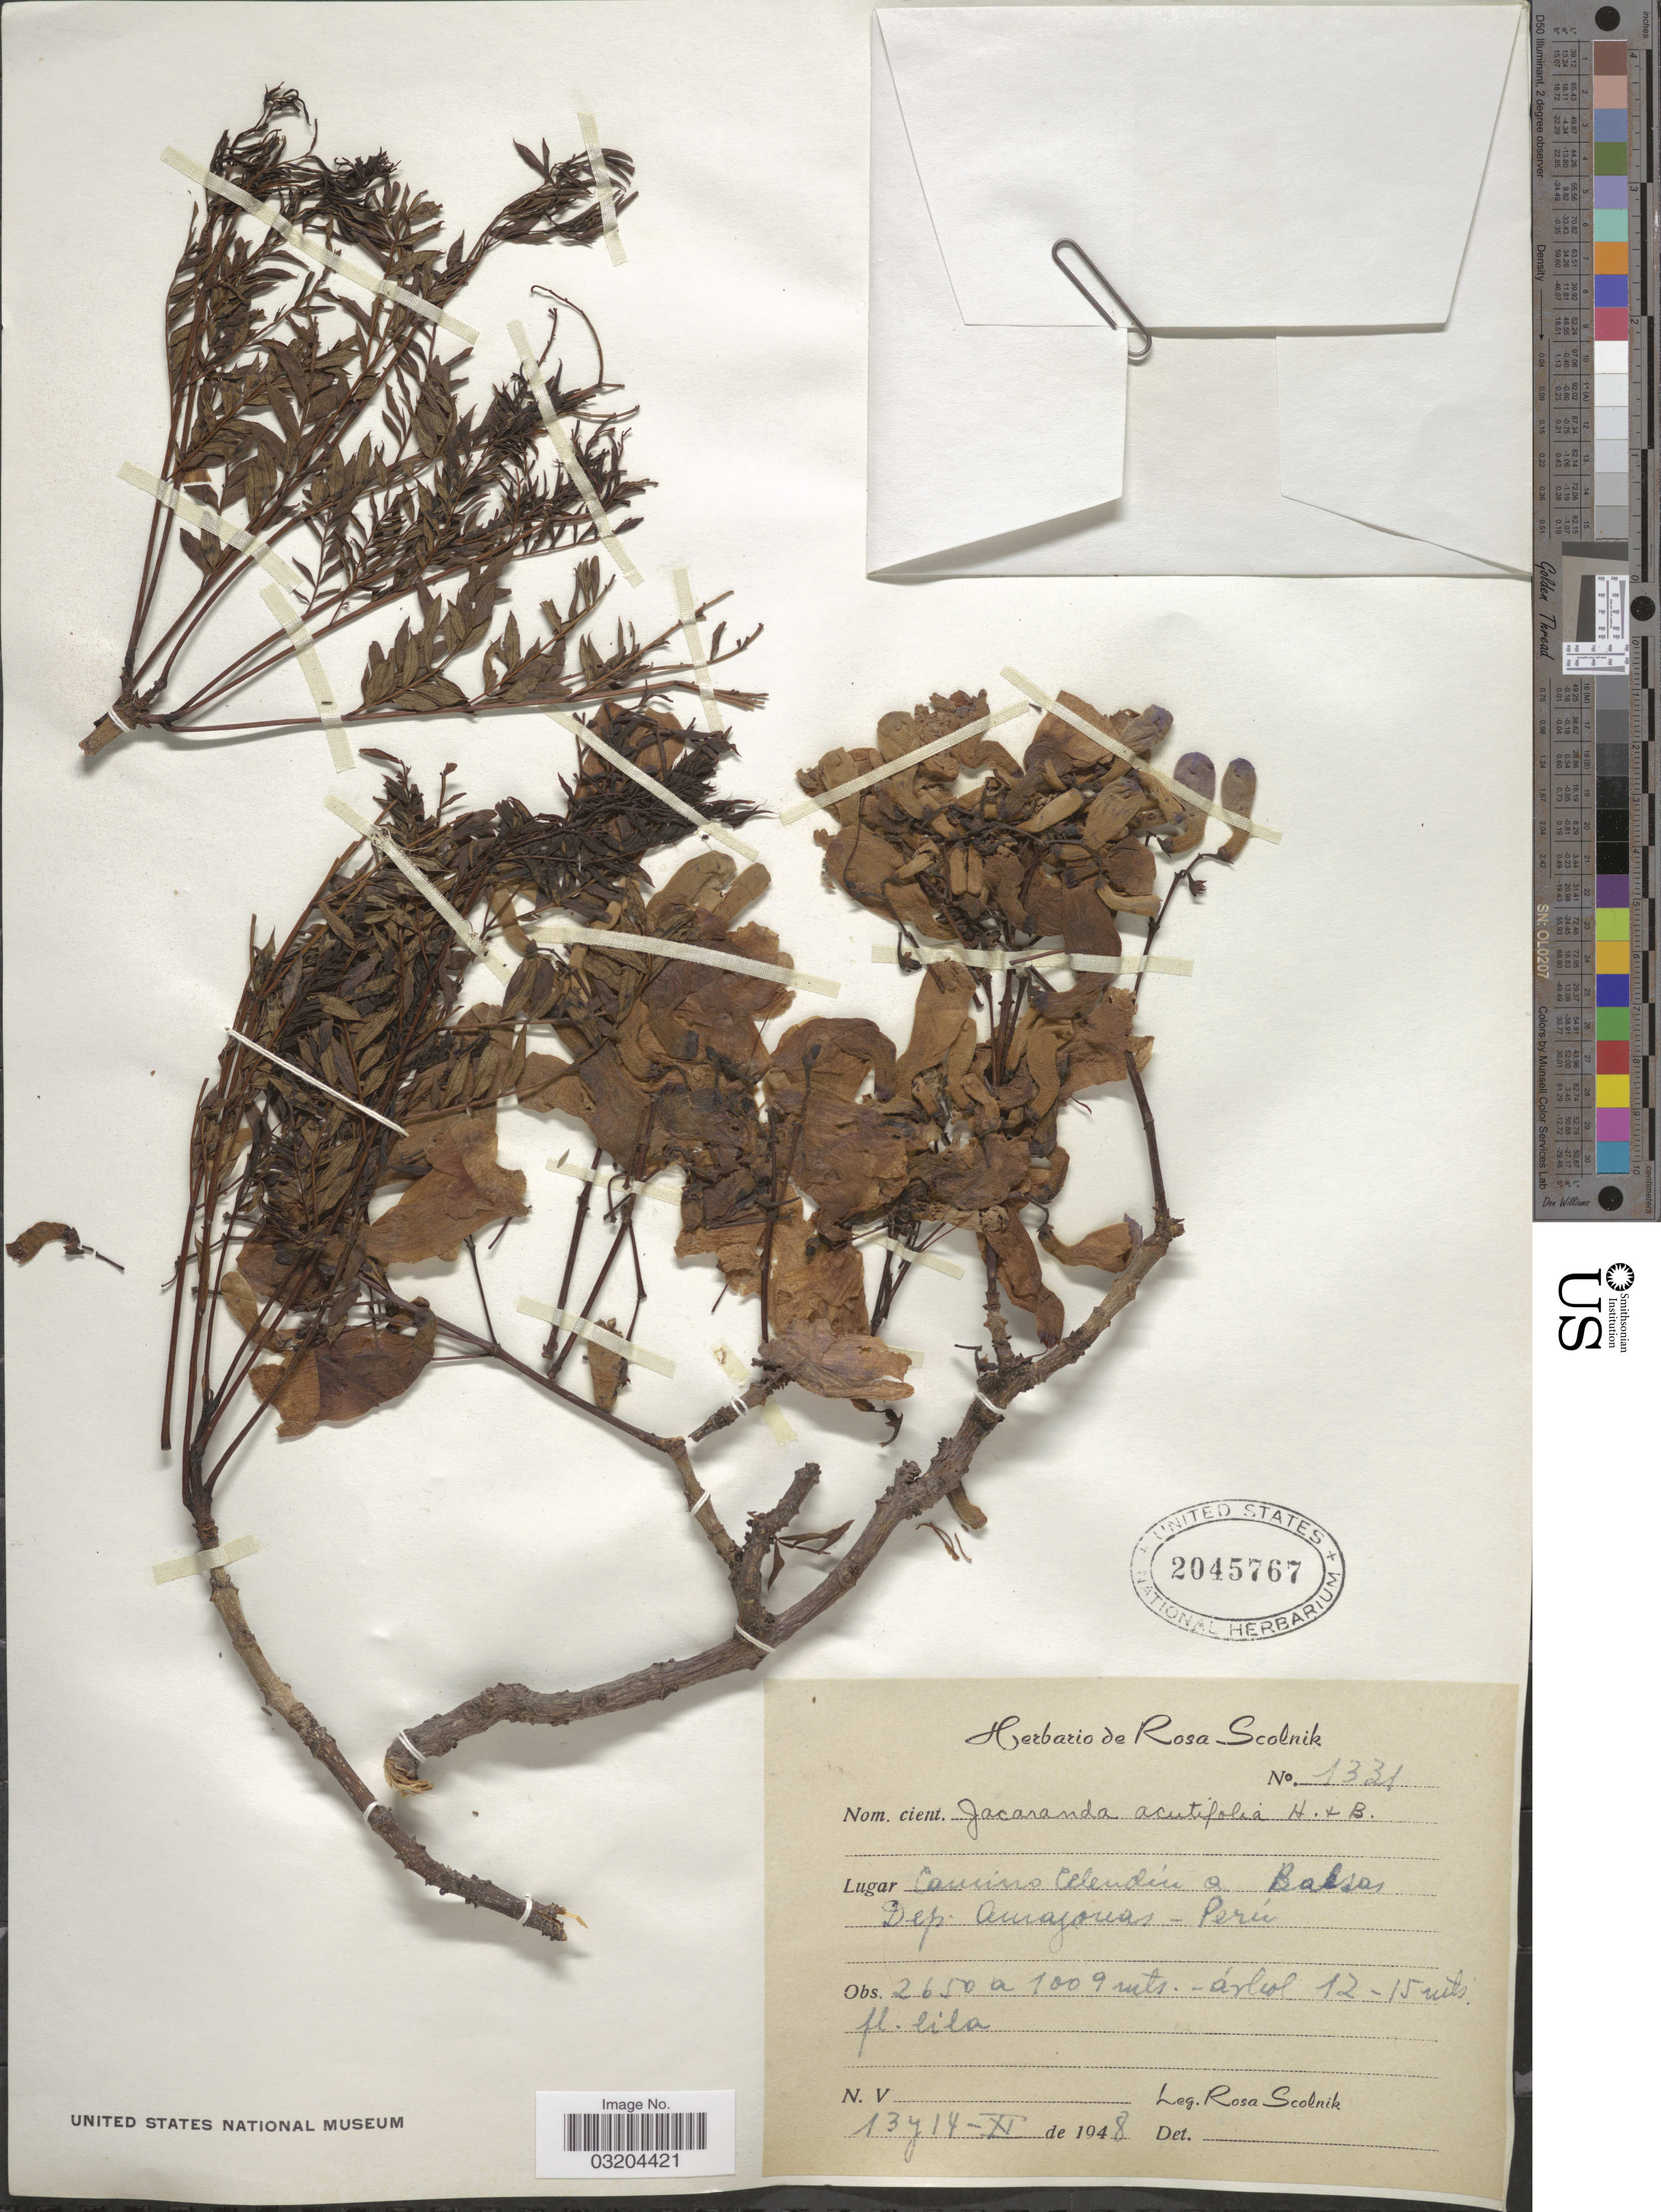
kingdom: Plantae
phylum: Tracheophyta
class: Magnoliopsida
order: Lamiales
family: Bignoniaceae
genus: Jacaranda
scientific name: Jacaranda acutifolia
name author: Bonpl.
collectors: R. Scolnik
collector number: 1331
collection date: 1948-11-13/1948-11-14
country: Peru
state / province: Amazonas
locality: Camino Celendín a Balsas. Dep. Amazonas.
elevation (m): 1009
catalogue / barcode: US 2045767